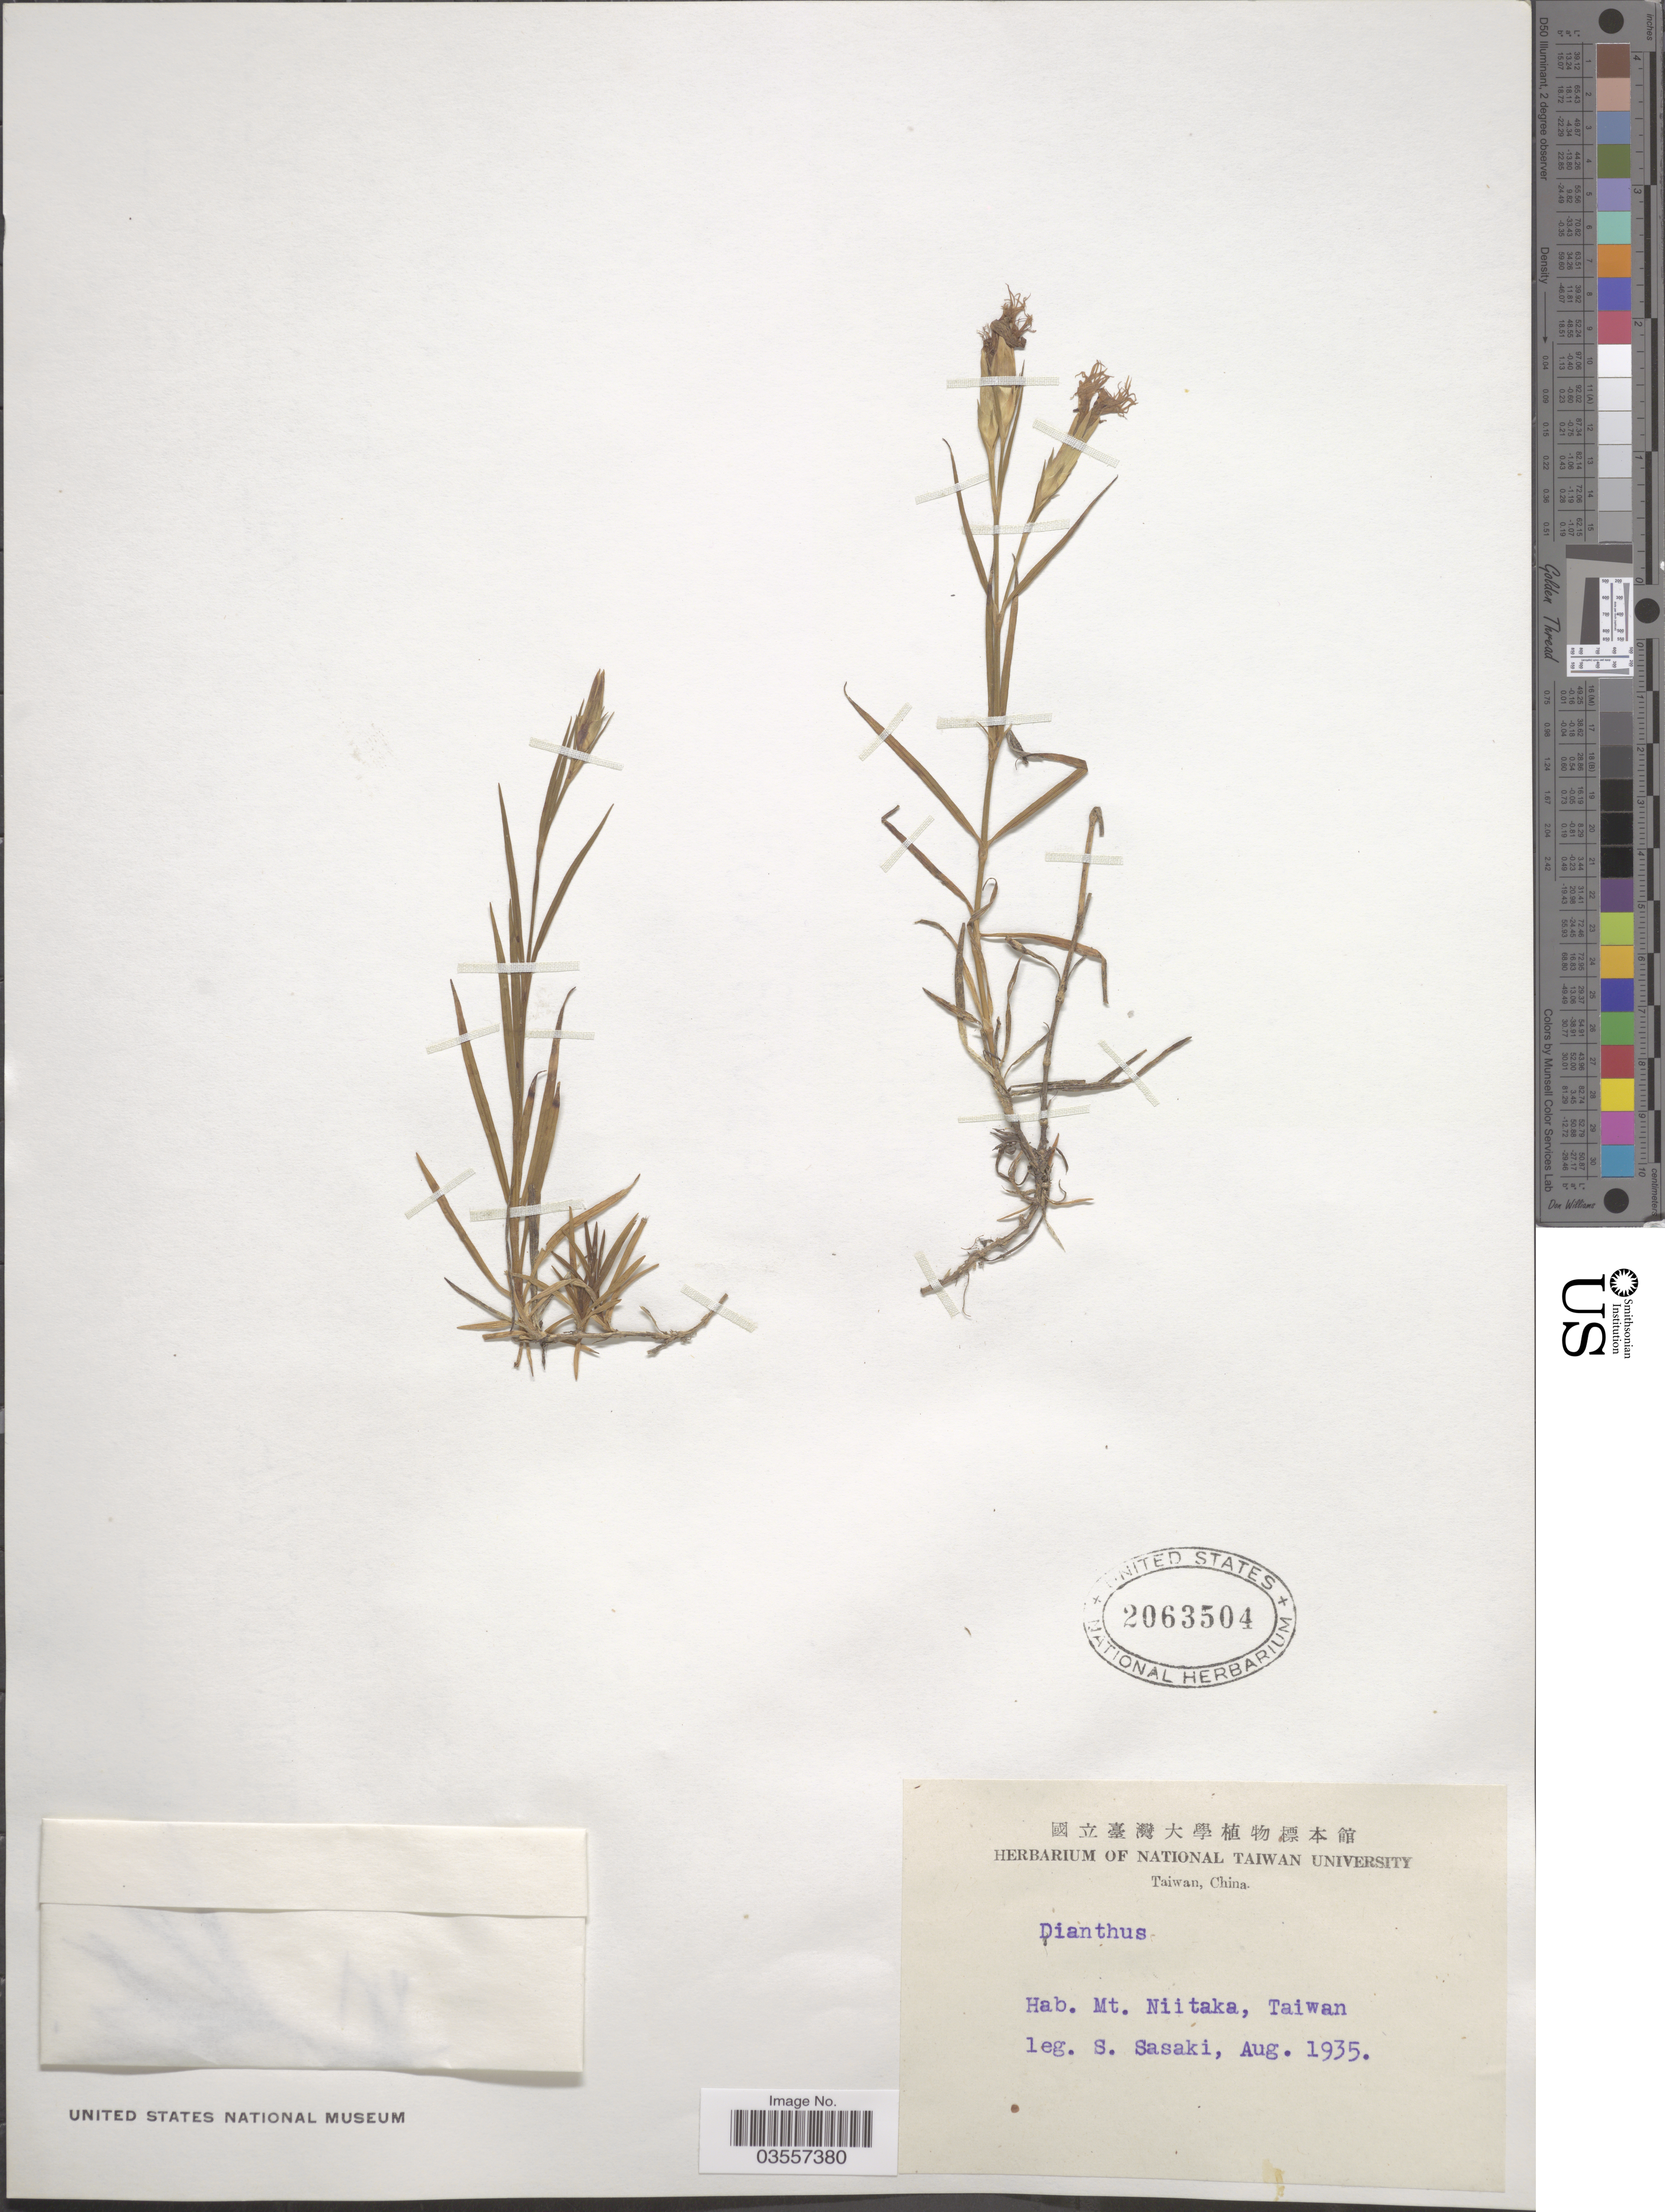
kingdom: Plantae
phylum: Tracheophyta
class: Magnoliopsida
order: Caryophyllales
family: Caryophyllaceae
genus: Dianthus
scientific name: Dianthus sp.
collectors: S. Sasaki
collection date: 1935-08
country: Taiwan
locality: Mt. Niitaka.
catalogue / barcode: US 2063504